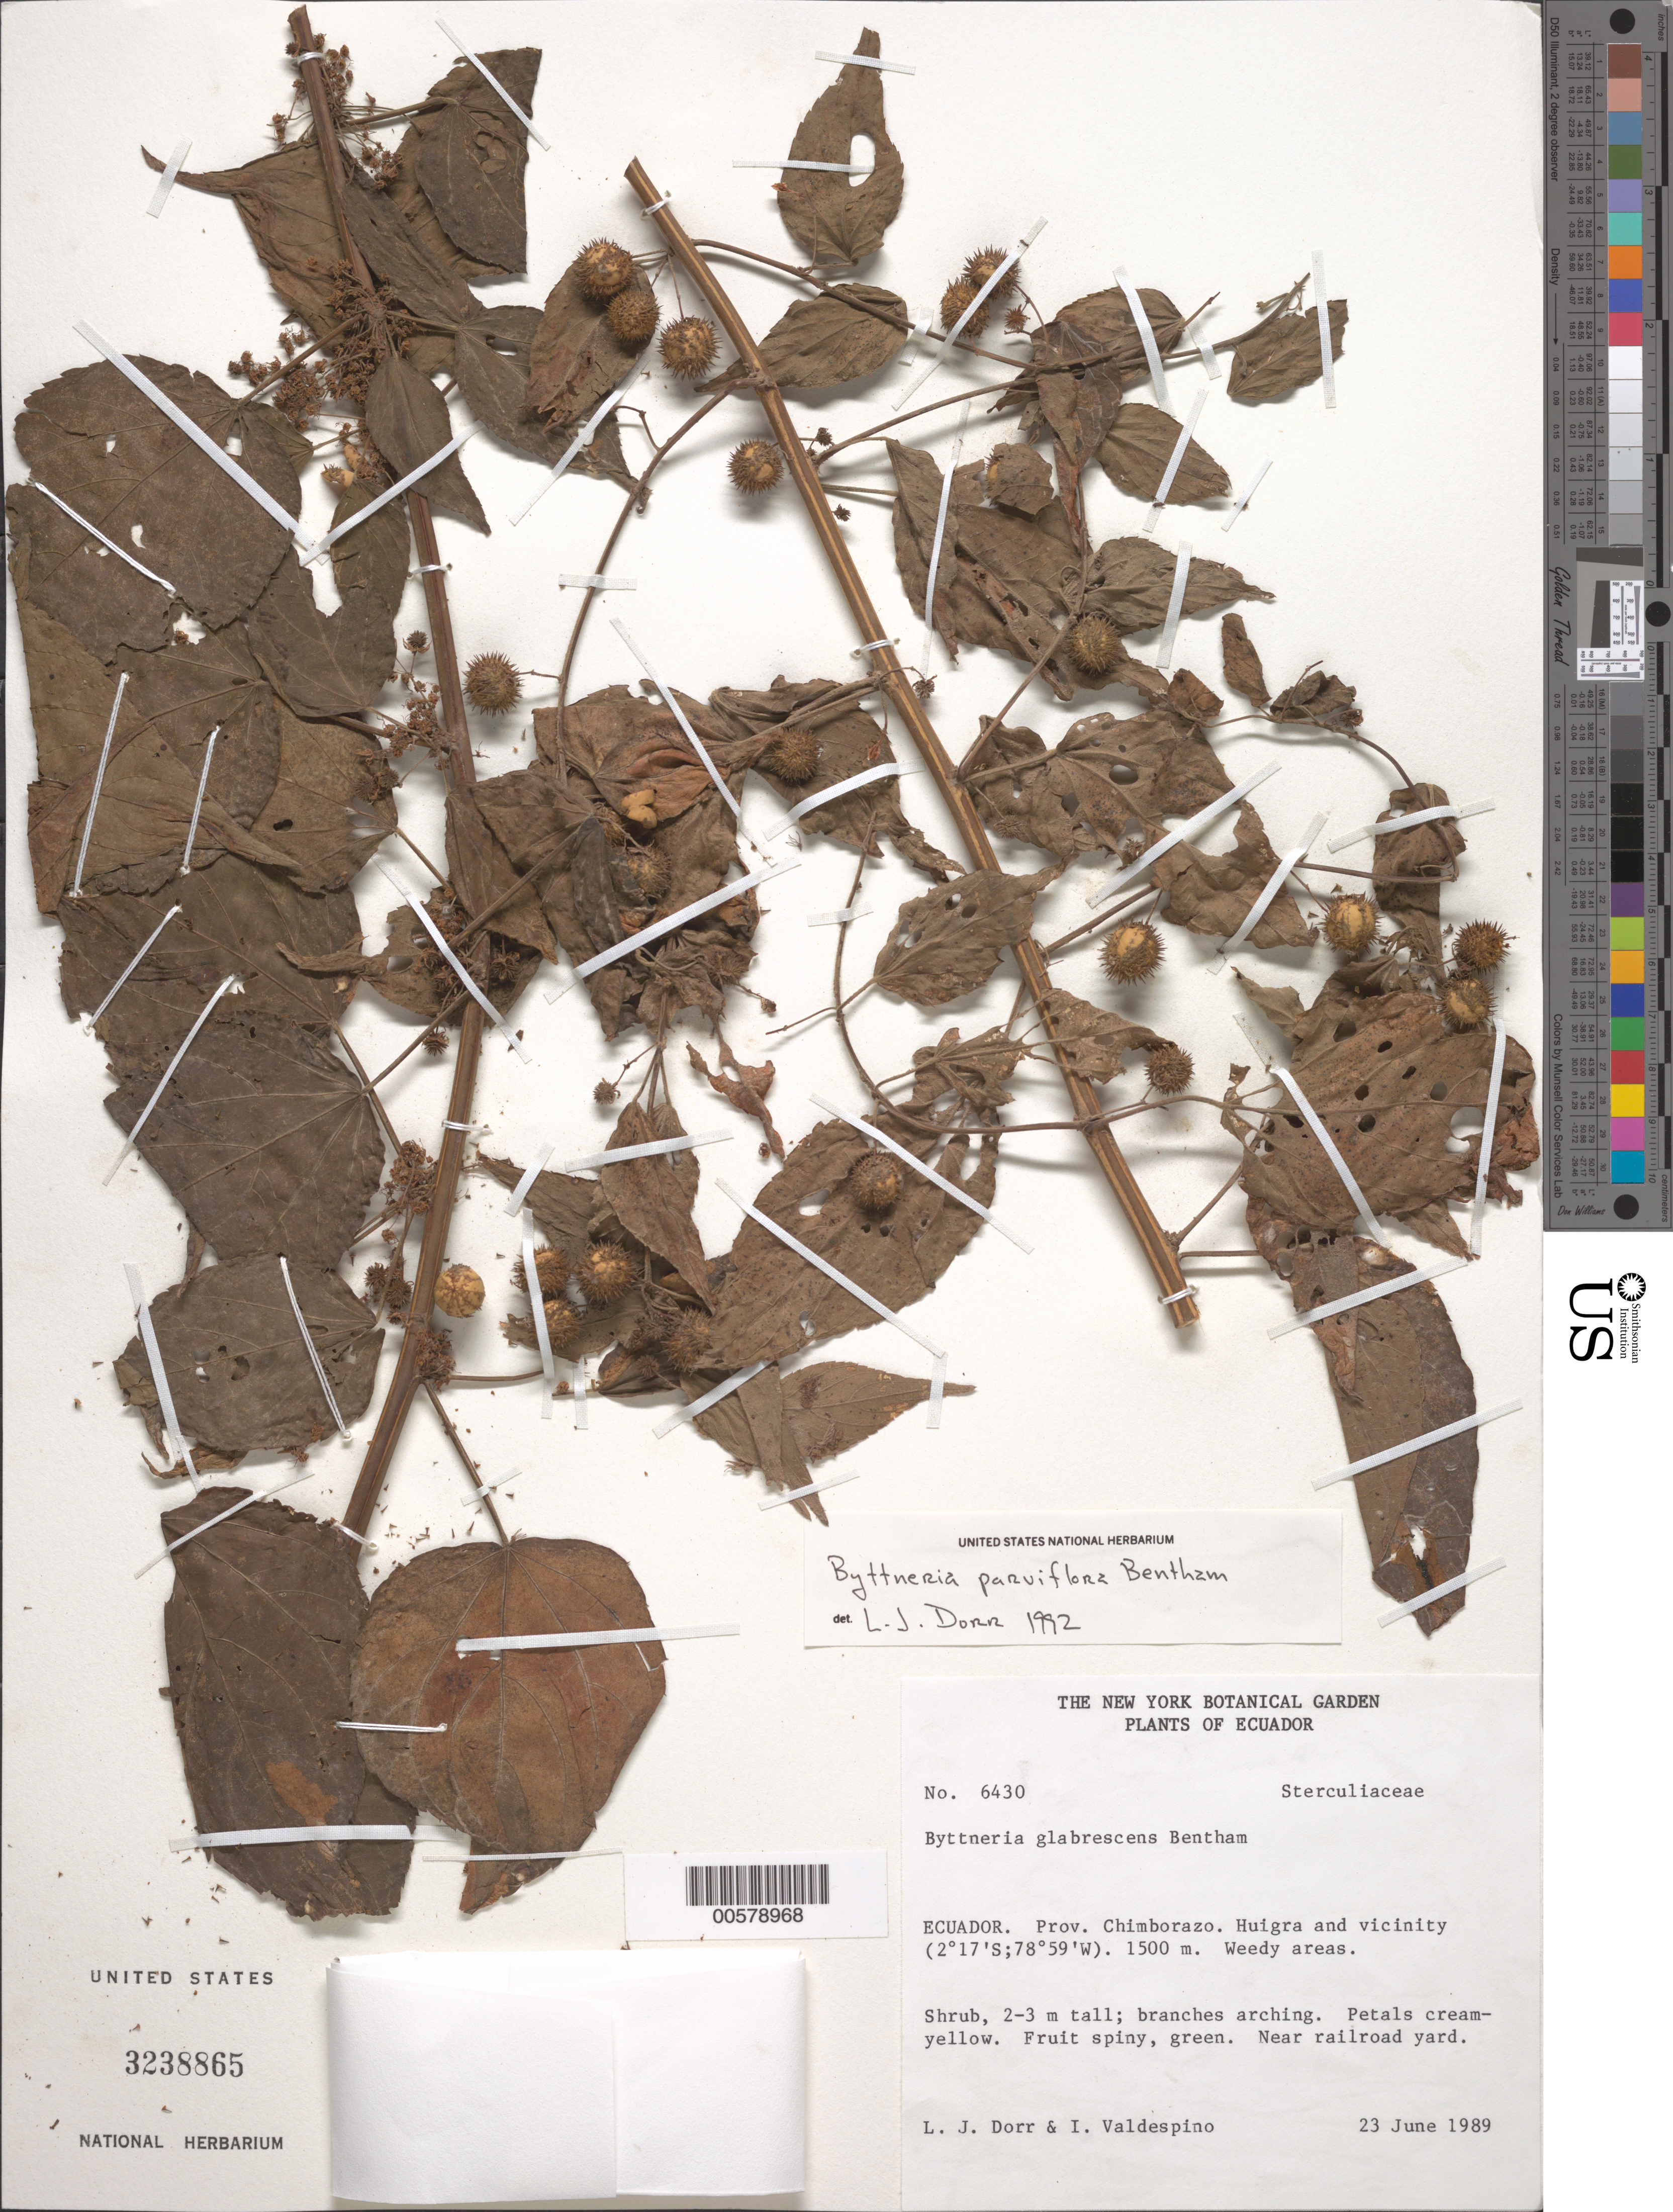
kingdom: Plantae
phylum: Tracheophyta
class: Magnoliopsida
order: Malvales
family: Malvaceae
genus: Byttneria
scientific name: Byttneria parviflora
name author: Benth.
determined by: Dorr, L. J., (BOT), Smithsonian Institution - National Museum of Natural History (UNITED STATES)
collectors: L. J. Dorr & I. A. Valdespino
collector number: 6430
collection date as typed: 23 Jun 1989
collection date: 1989-06-23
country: Ecuador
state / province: Chimborazo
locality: Huigra and vicinity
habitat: Weedy areas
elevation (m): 1500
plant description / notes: NY, US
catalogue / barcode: US 3238865